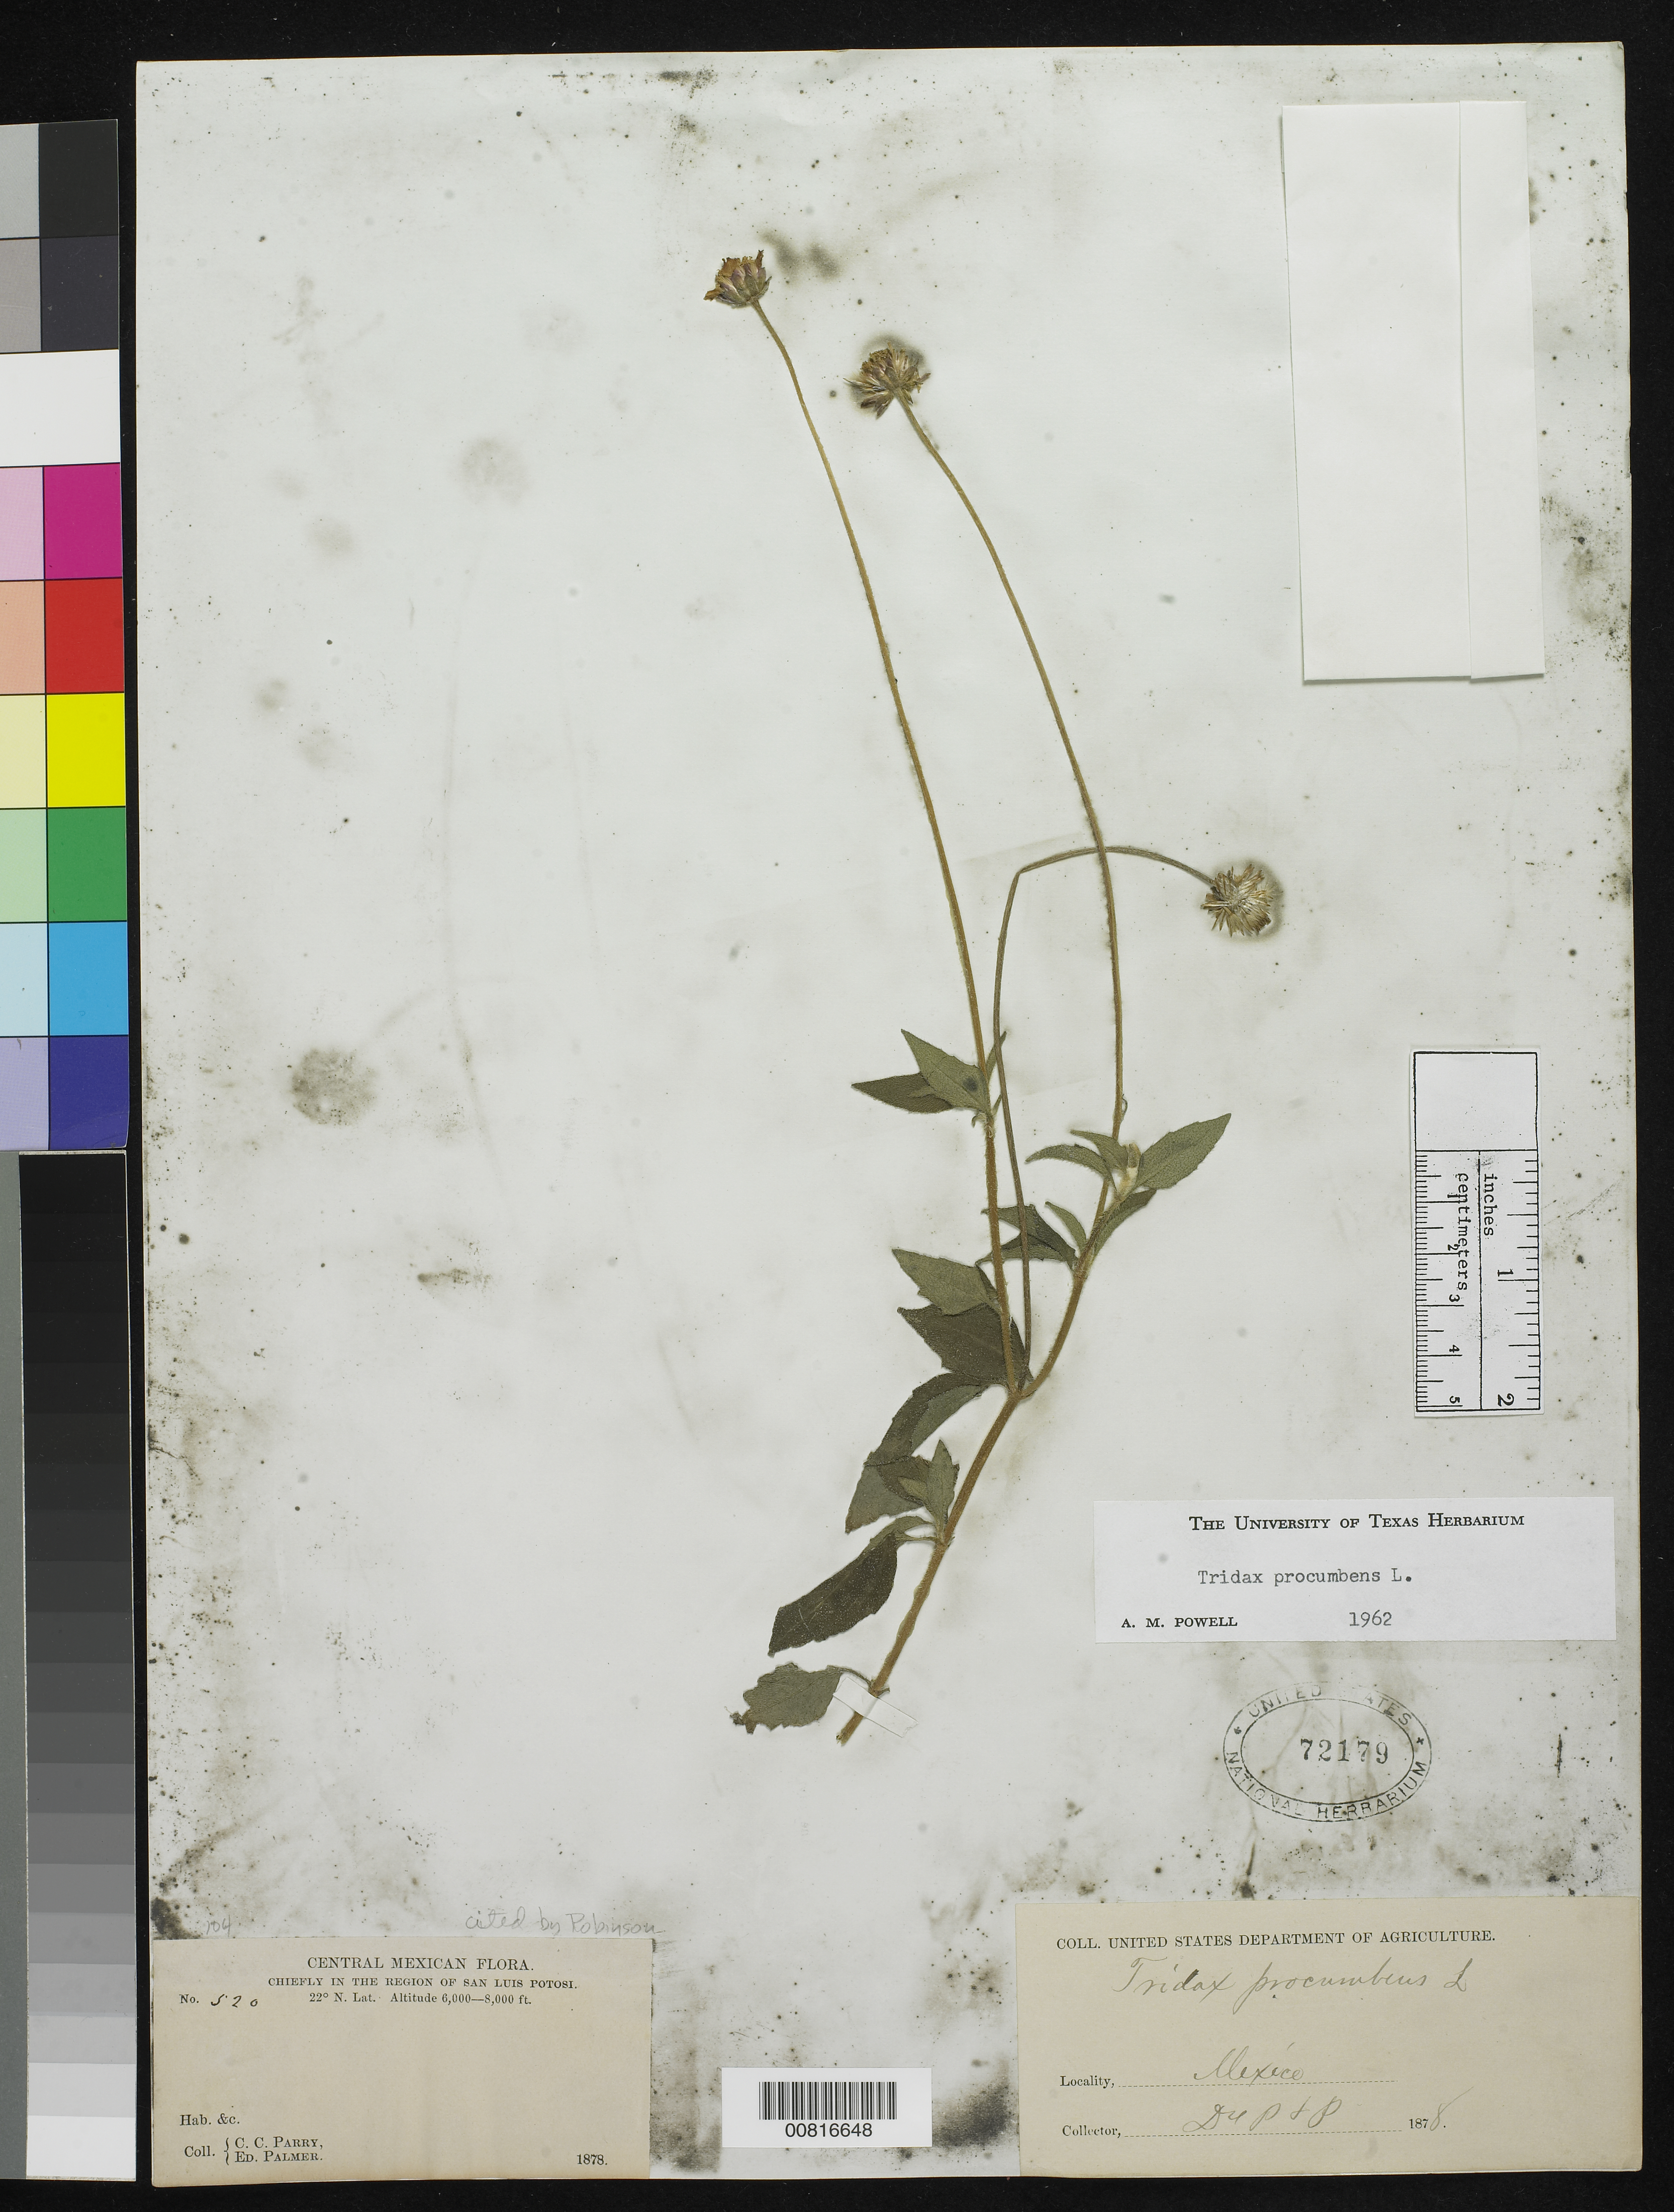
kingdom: Plantae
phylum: Tracheophyta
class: Magnoliopsida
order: Asterales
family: Asteraceae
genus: Tridax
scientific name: Tridax procumbens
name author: L.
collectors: C. C. Parry & E. Palmer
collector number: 520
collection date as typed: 1878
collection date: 1878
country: Mexico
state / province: San Luis Potosí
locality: Chiefly in the region of San Luis Potosí.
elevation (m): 1829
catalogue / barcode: US 72179